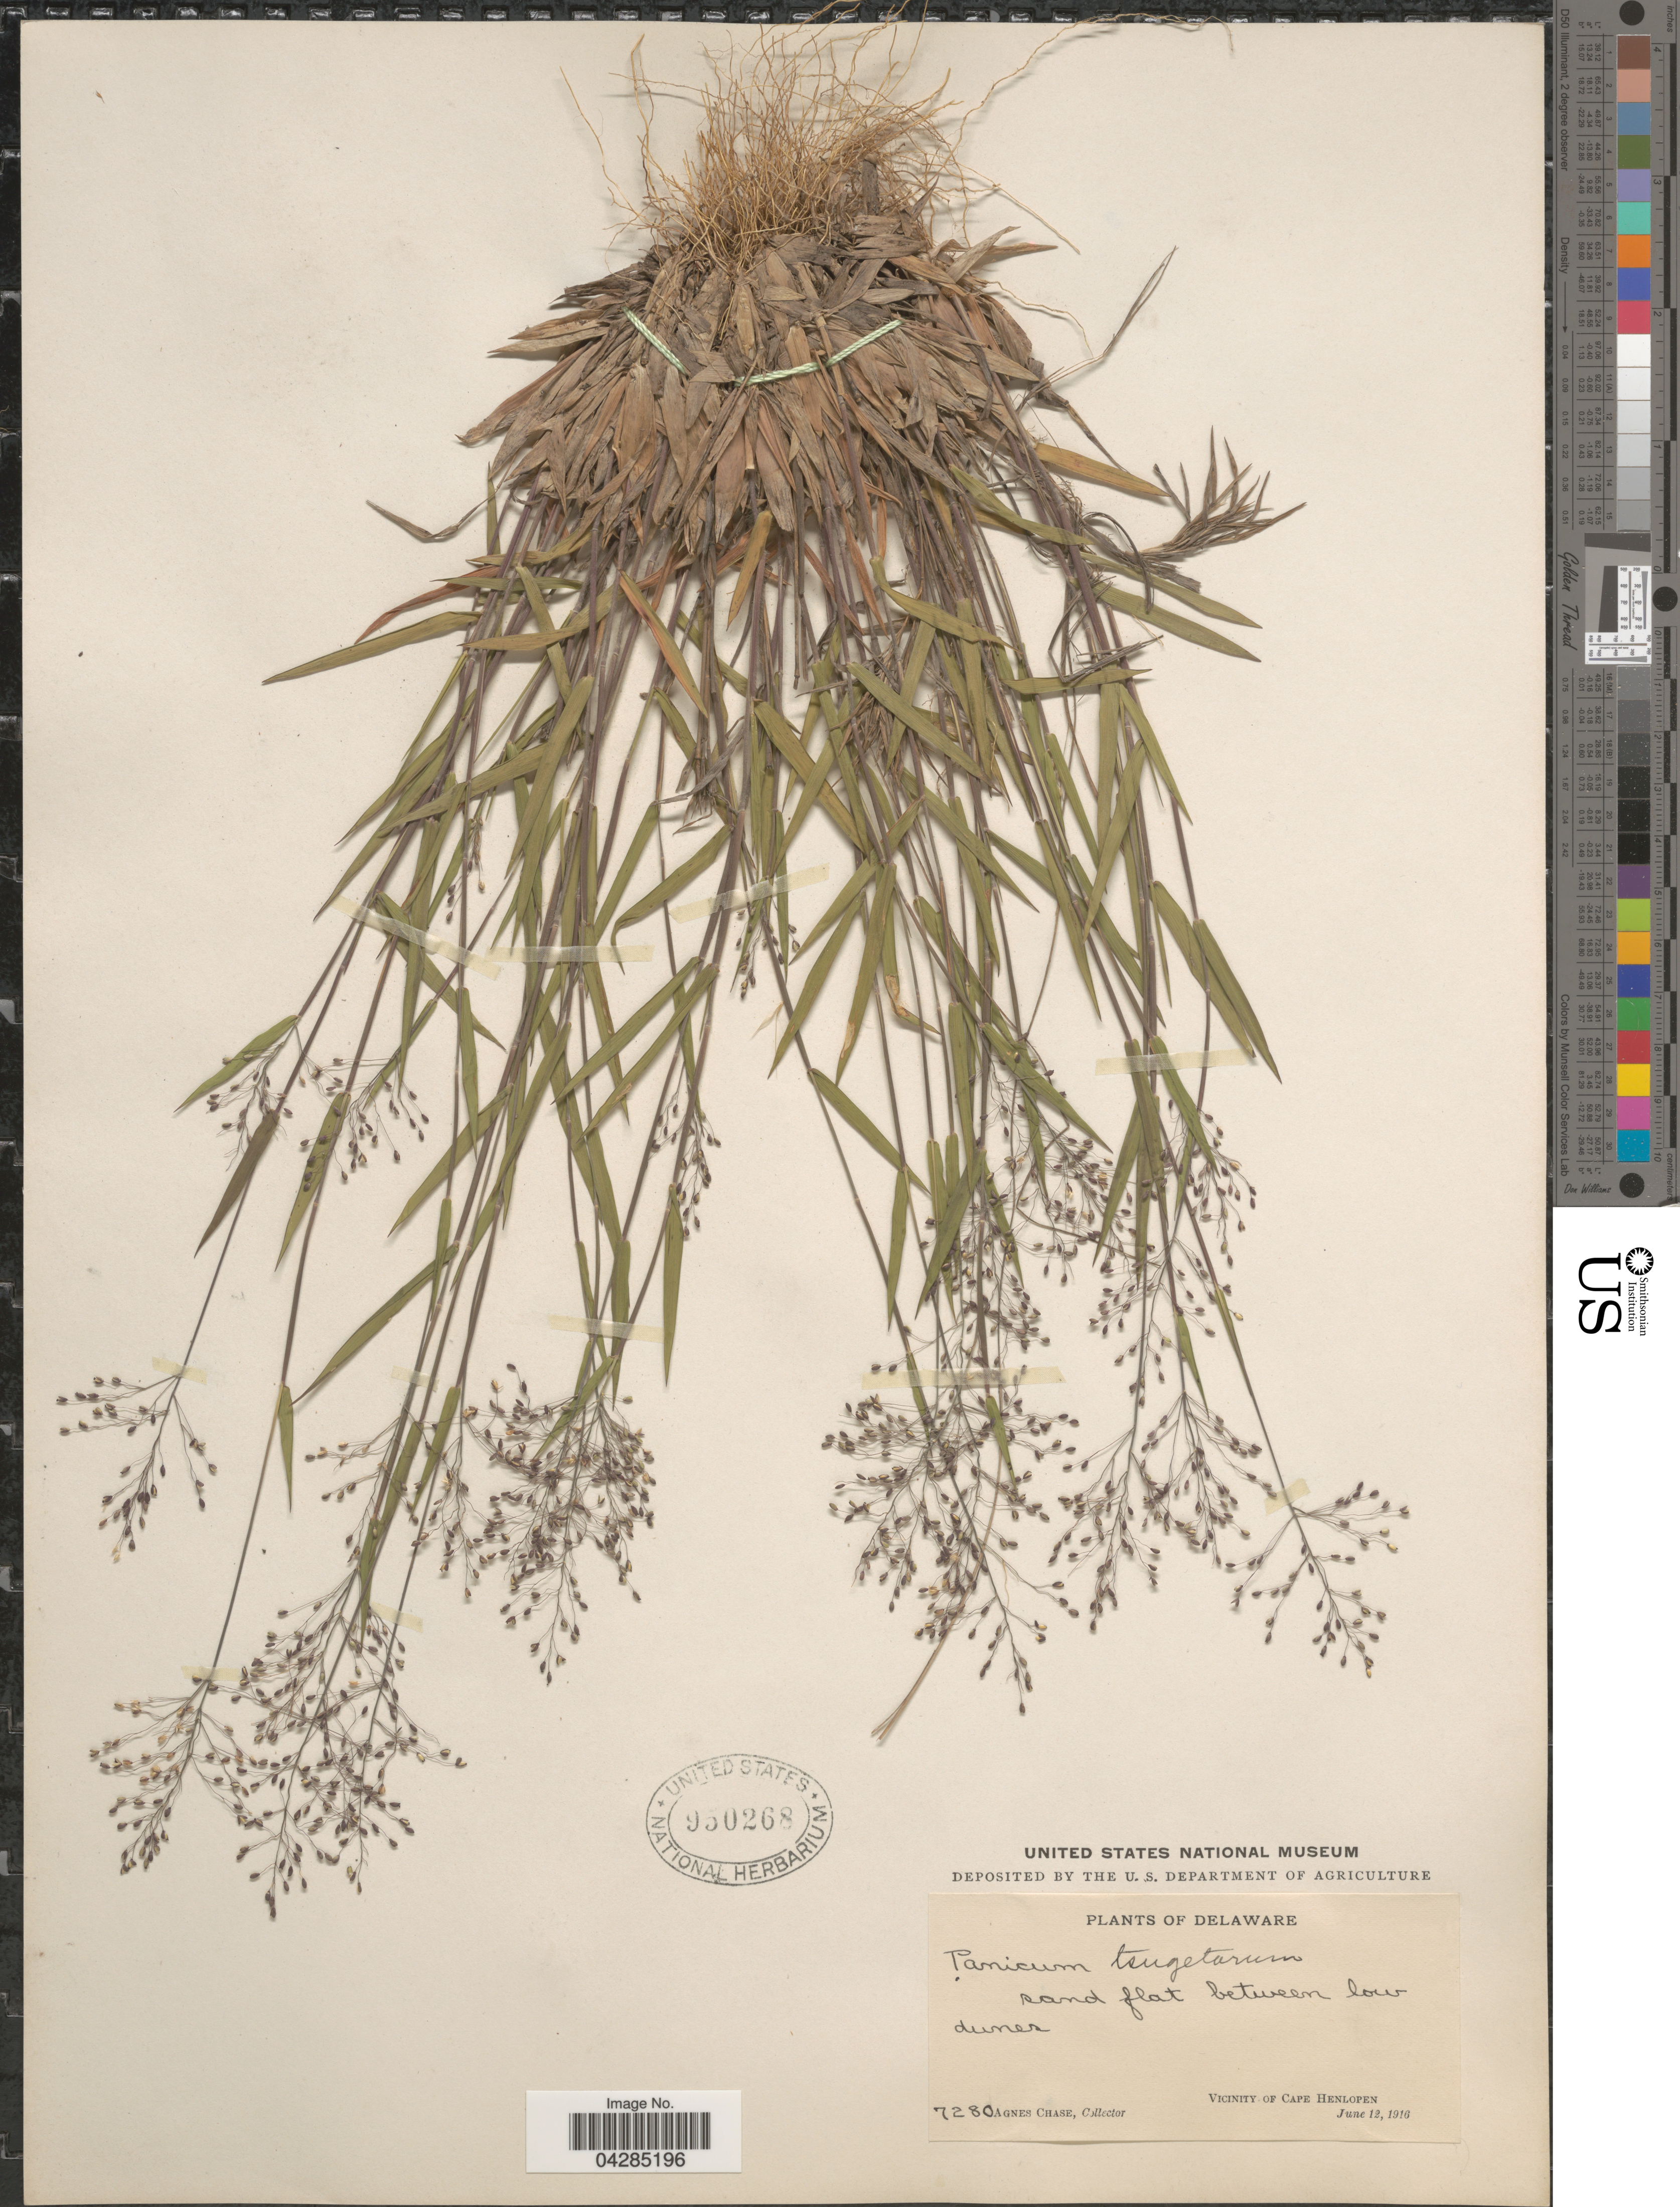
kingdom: Plantae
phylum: Tracheophyta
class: Liliopsida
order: Poales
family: Poaceae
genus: Dichanthelium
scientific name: Dichanthelium portoricense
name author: (Desv. ex Ham.) B.F. Hansen & Wunderlin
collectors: A. Chase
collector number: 7280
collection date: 1916-06-12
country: United States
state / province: Delaware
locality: Sand flat between low dunes. Vicinity of Cape Henlopen.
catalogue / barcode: US 950268